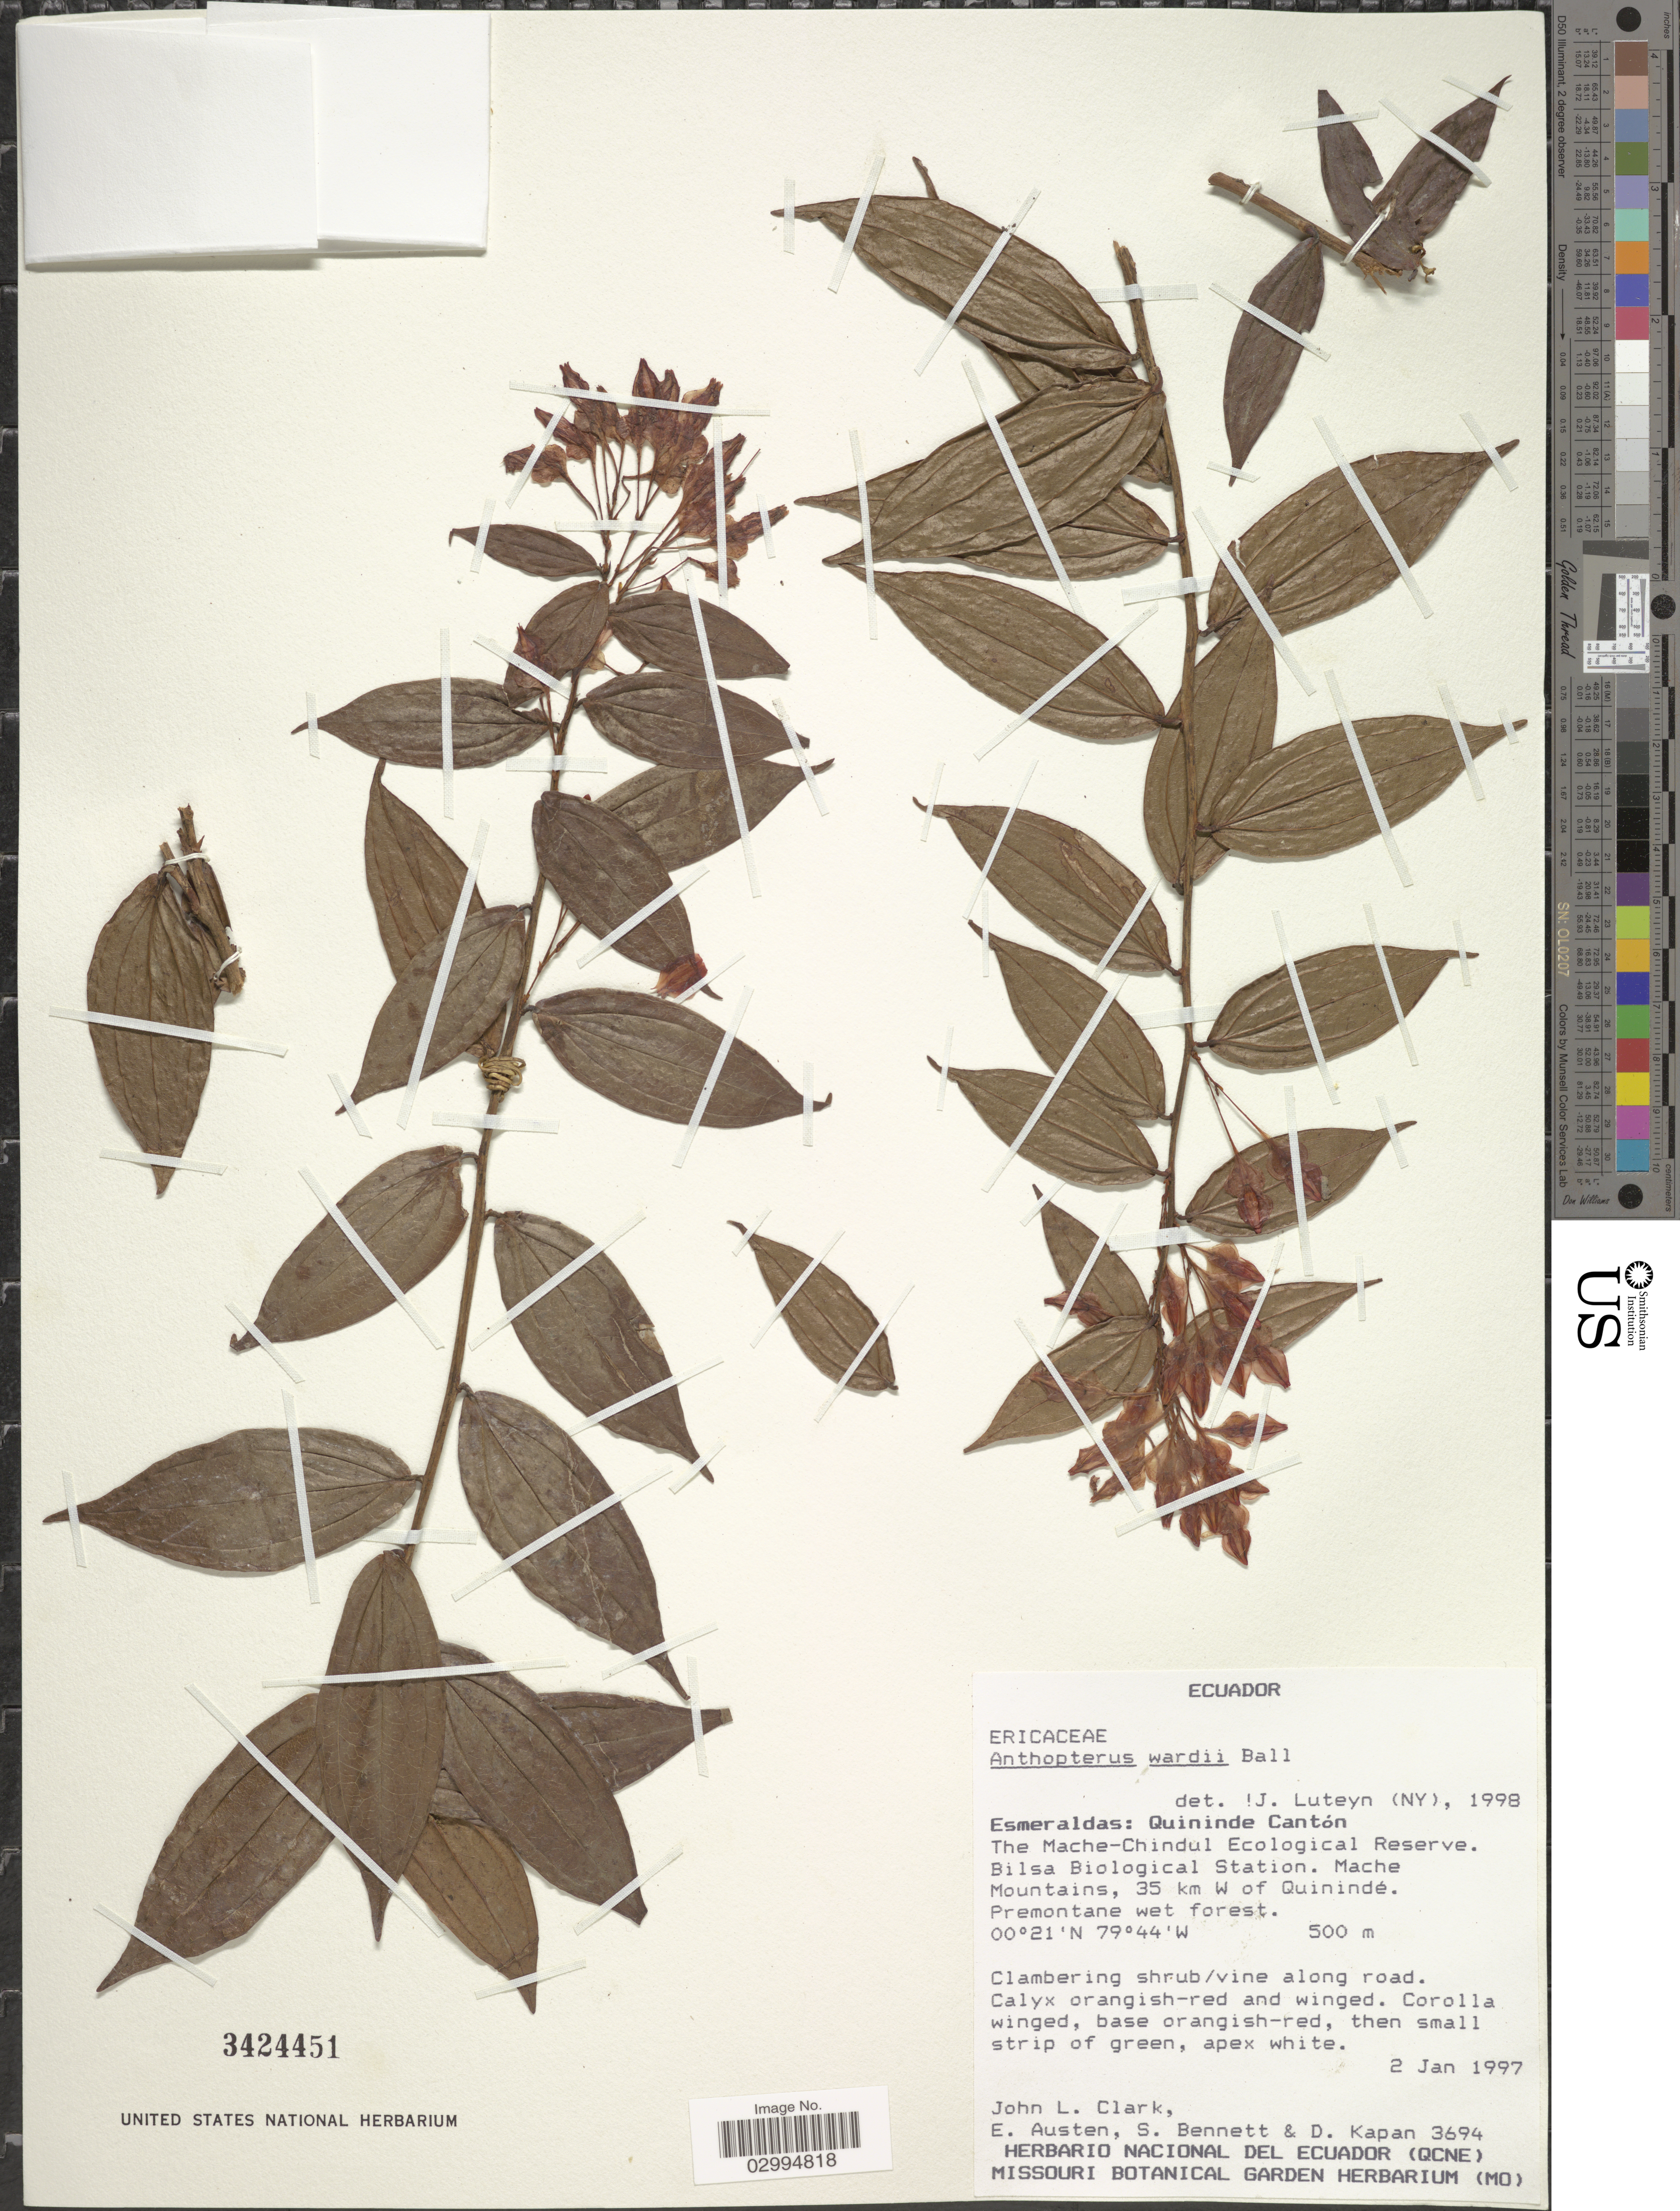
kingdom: Plantae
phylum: Tracheophyta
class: Magnoliopsida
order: Ericales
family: Ericaceae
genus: Anthopterus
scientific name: Anthopterus wardii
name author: Ball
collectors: J. L. Clark, E. Austen, S. Bennett & D. Kapan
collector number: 3694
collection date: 1997-01-02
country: Ecuador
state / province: Esmeraldas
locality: Quininde Cantón. The Mache-Chindul Ecological Reserve. Bilsa Biological Station. Mache Mountains, 35 km W of Quinindé.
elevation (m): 500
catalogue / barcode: US 3424451